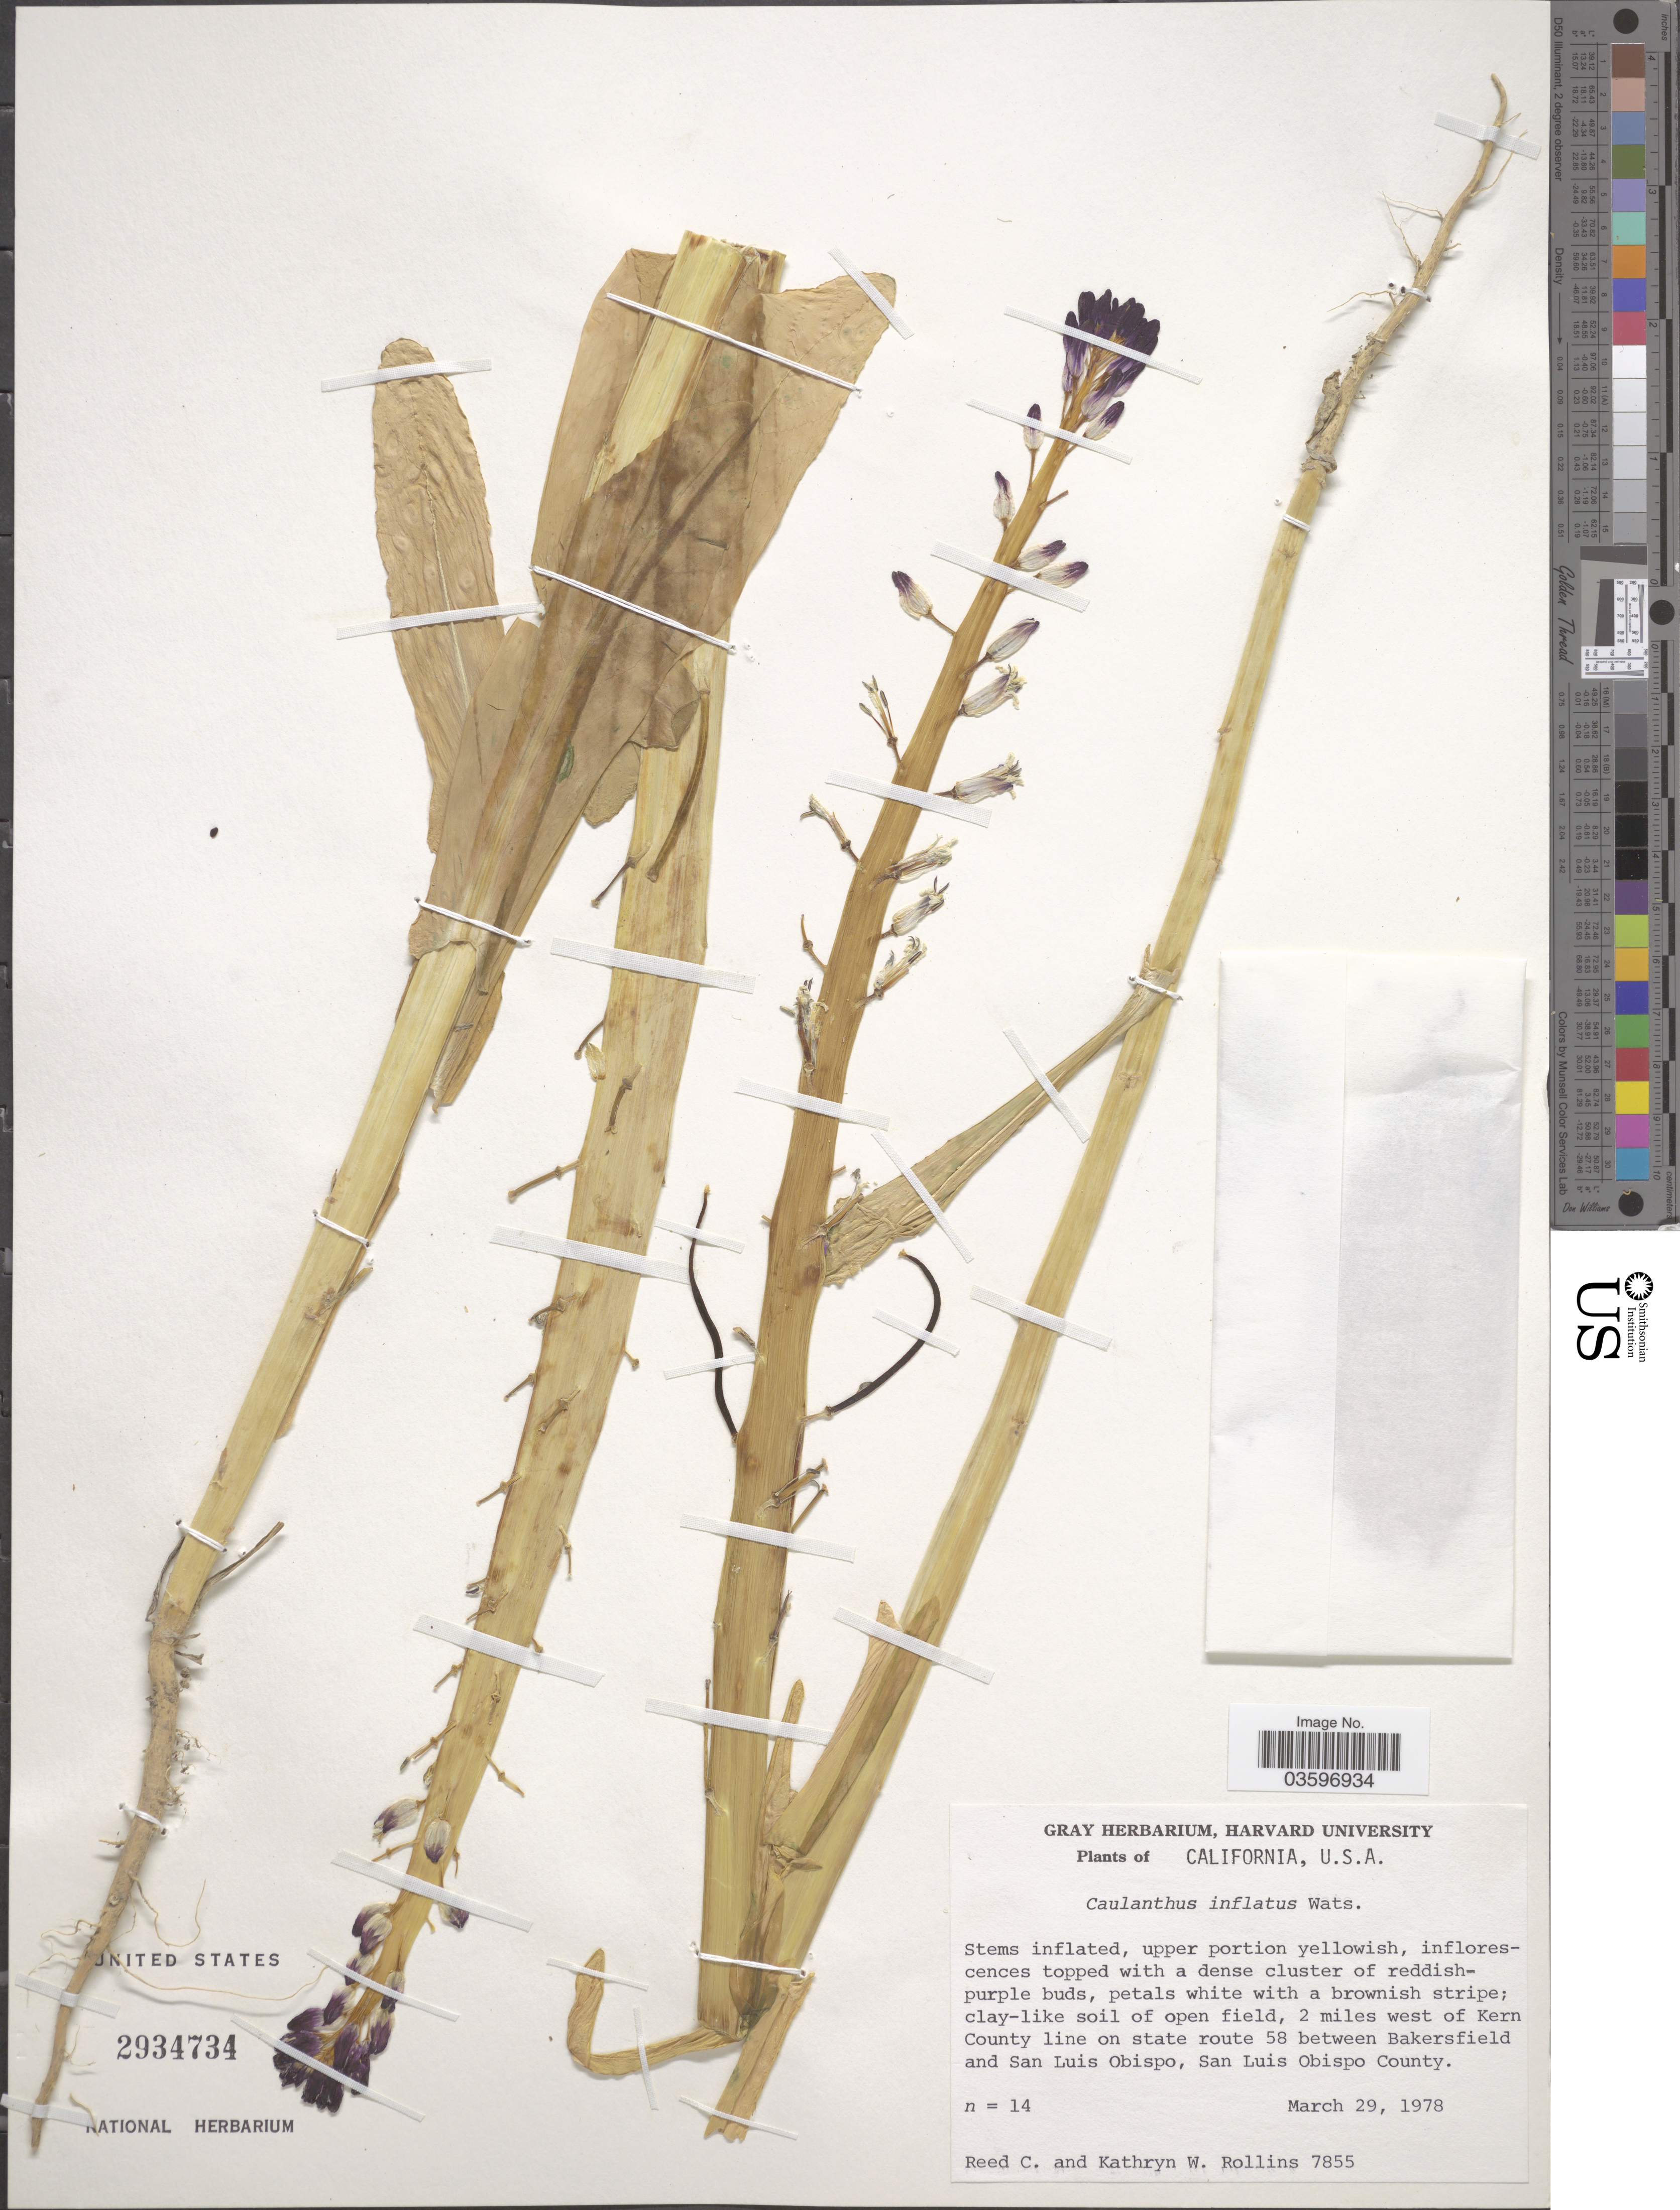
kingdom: Plantae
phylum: Tracheophyta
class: Magnoliopsida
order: Brassicales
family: Brassicaceae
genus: Caulanthus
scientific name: Caulanthus inflatus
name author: S. Watson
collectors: R. C. Rollins & K. W. Rollins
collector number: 7855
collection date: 1978-03-29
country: United States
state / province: California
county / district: Kern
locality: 2 miles west of Kern County line on state route 58 between Bakersfield and San Louis Obispo, San Luis Obispo County.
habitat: clay-like soil of open field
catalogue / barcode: US 2934734